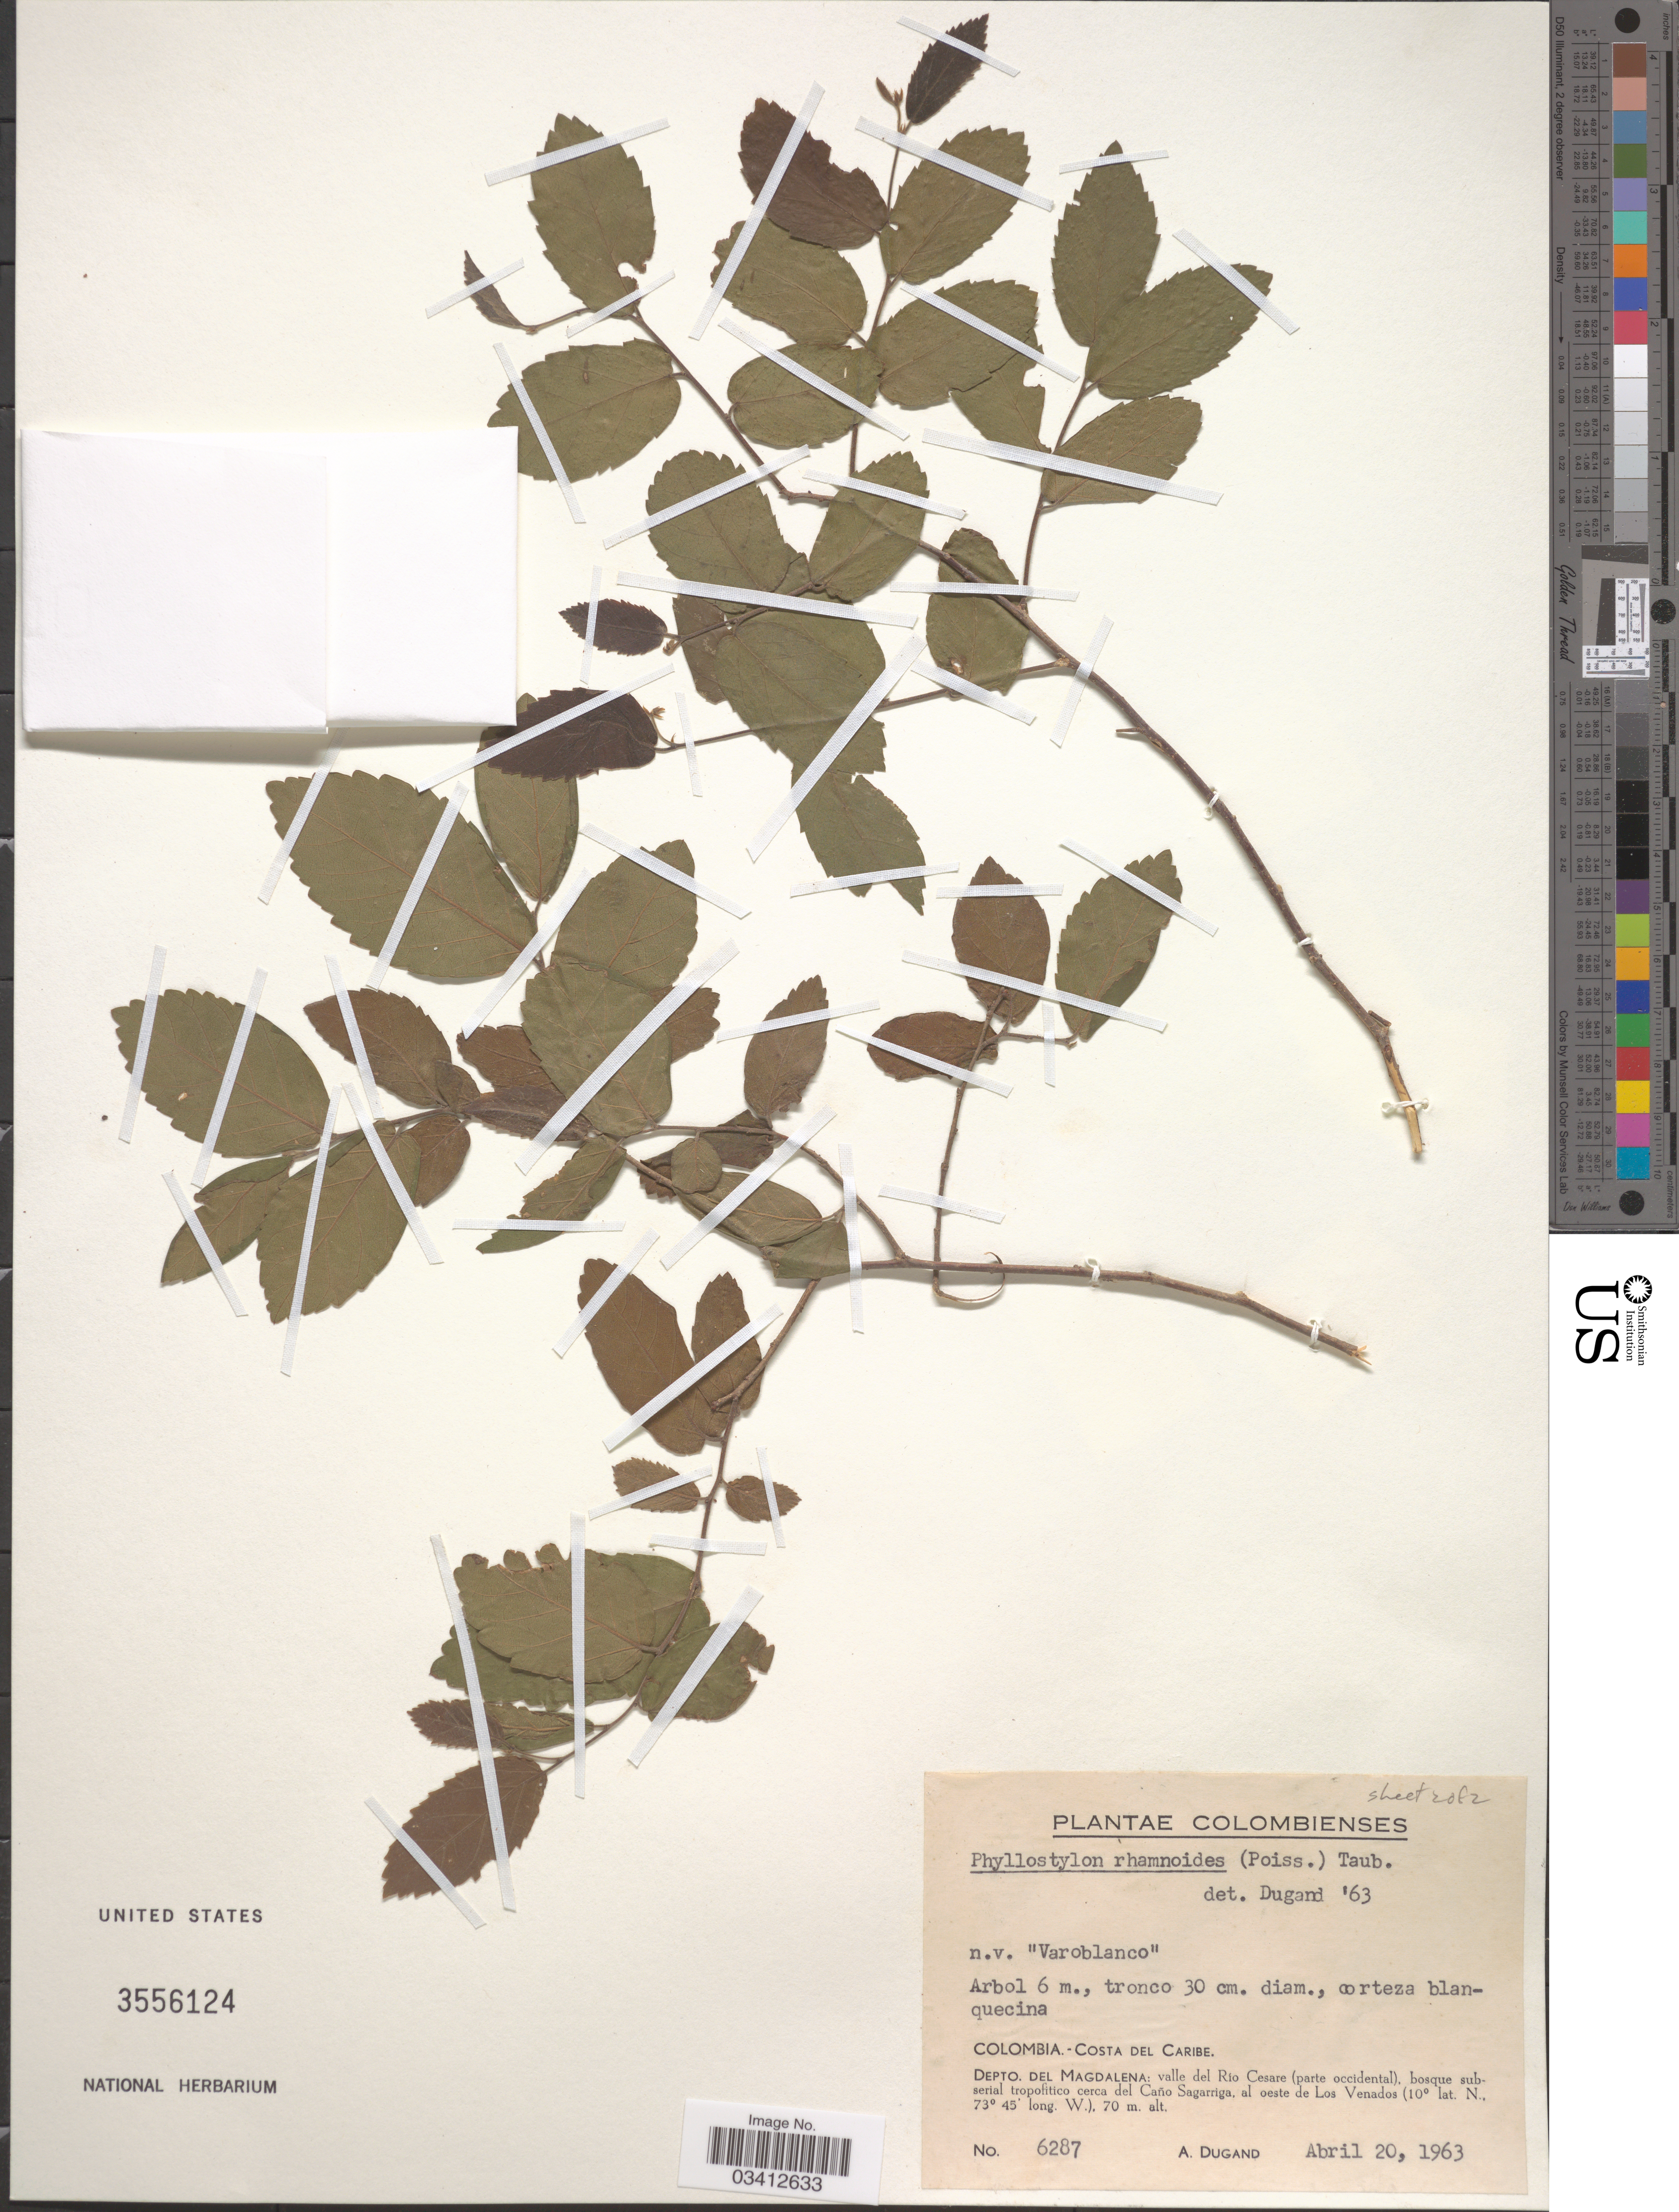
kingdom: Plantae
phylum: Tracheophyta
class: Magnoliopsida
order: Rosales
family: Ulmaceae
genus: Phyllostylon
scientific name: Phyllostylon rhamnoides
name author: (J. Poiss.) Taub.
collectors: A. Dugand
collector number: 6287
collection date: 1963-04-20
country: Colombia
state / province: Magdalena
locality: Costa del Caribe. Depto. del Magdalena: valle del Río Cesare (parte occidental), bosque subserial tropofitico cerca del Caño Sagarriga, al oeste de Los Venados.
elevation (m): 70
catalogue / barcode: US 3556124